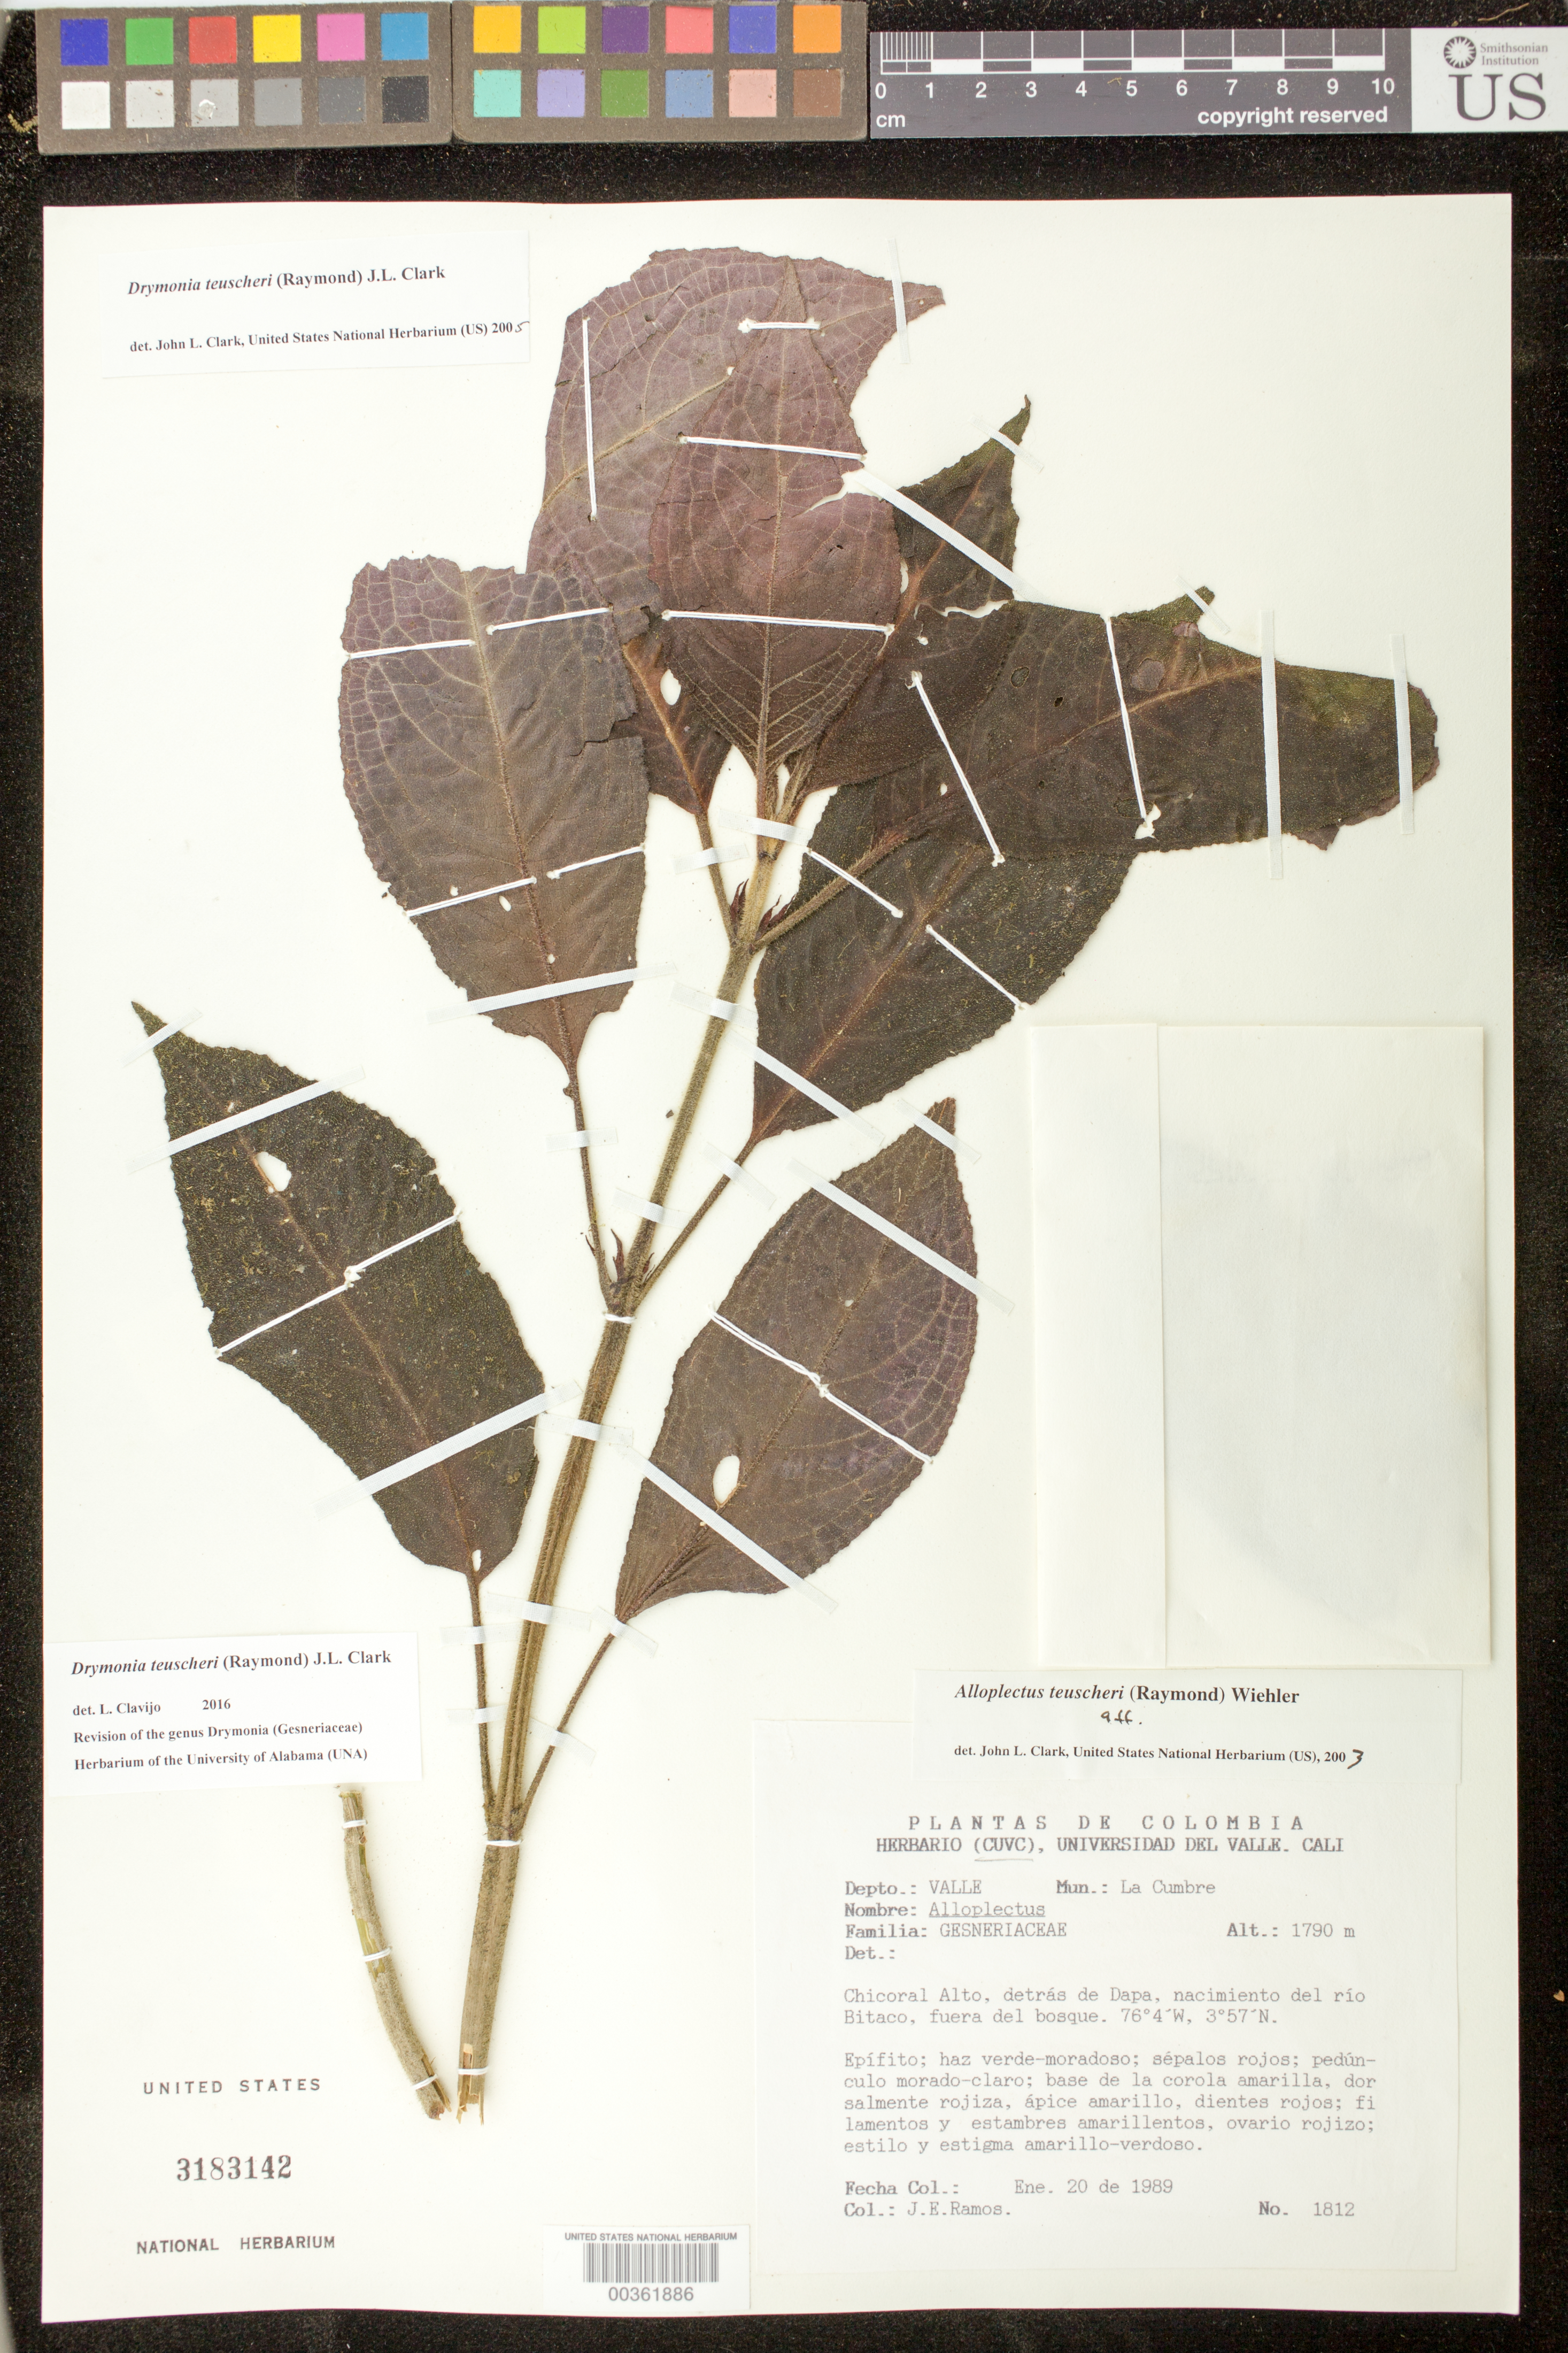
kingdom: Plantae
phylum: Tracheophyta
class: Magnoliopsida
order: Lamiales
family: Gesneriaceae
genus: Drymonia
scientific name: Drymonia teuscheri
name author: (Raymond) J.L. Clark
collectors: J. E. Ramos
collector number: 1812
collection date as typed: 20 Jan 1989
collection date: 1989-01-20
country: Colombia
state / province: Valle del Cauca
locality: Mpio. La Cumbre, Chicoral Alto, detras de Dapa, nacimientos del Rio Bitaco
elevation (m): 1790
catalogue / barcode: US 3183142